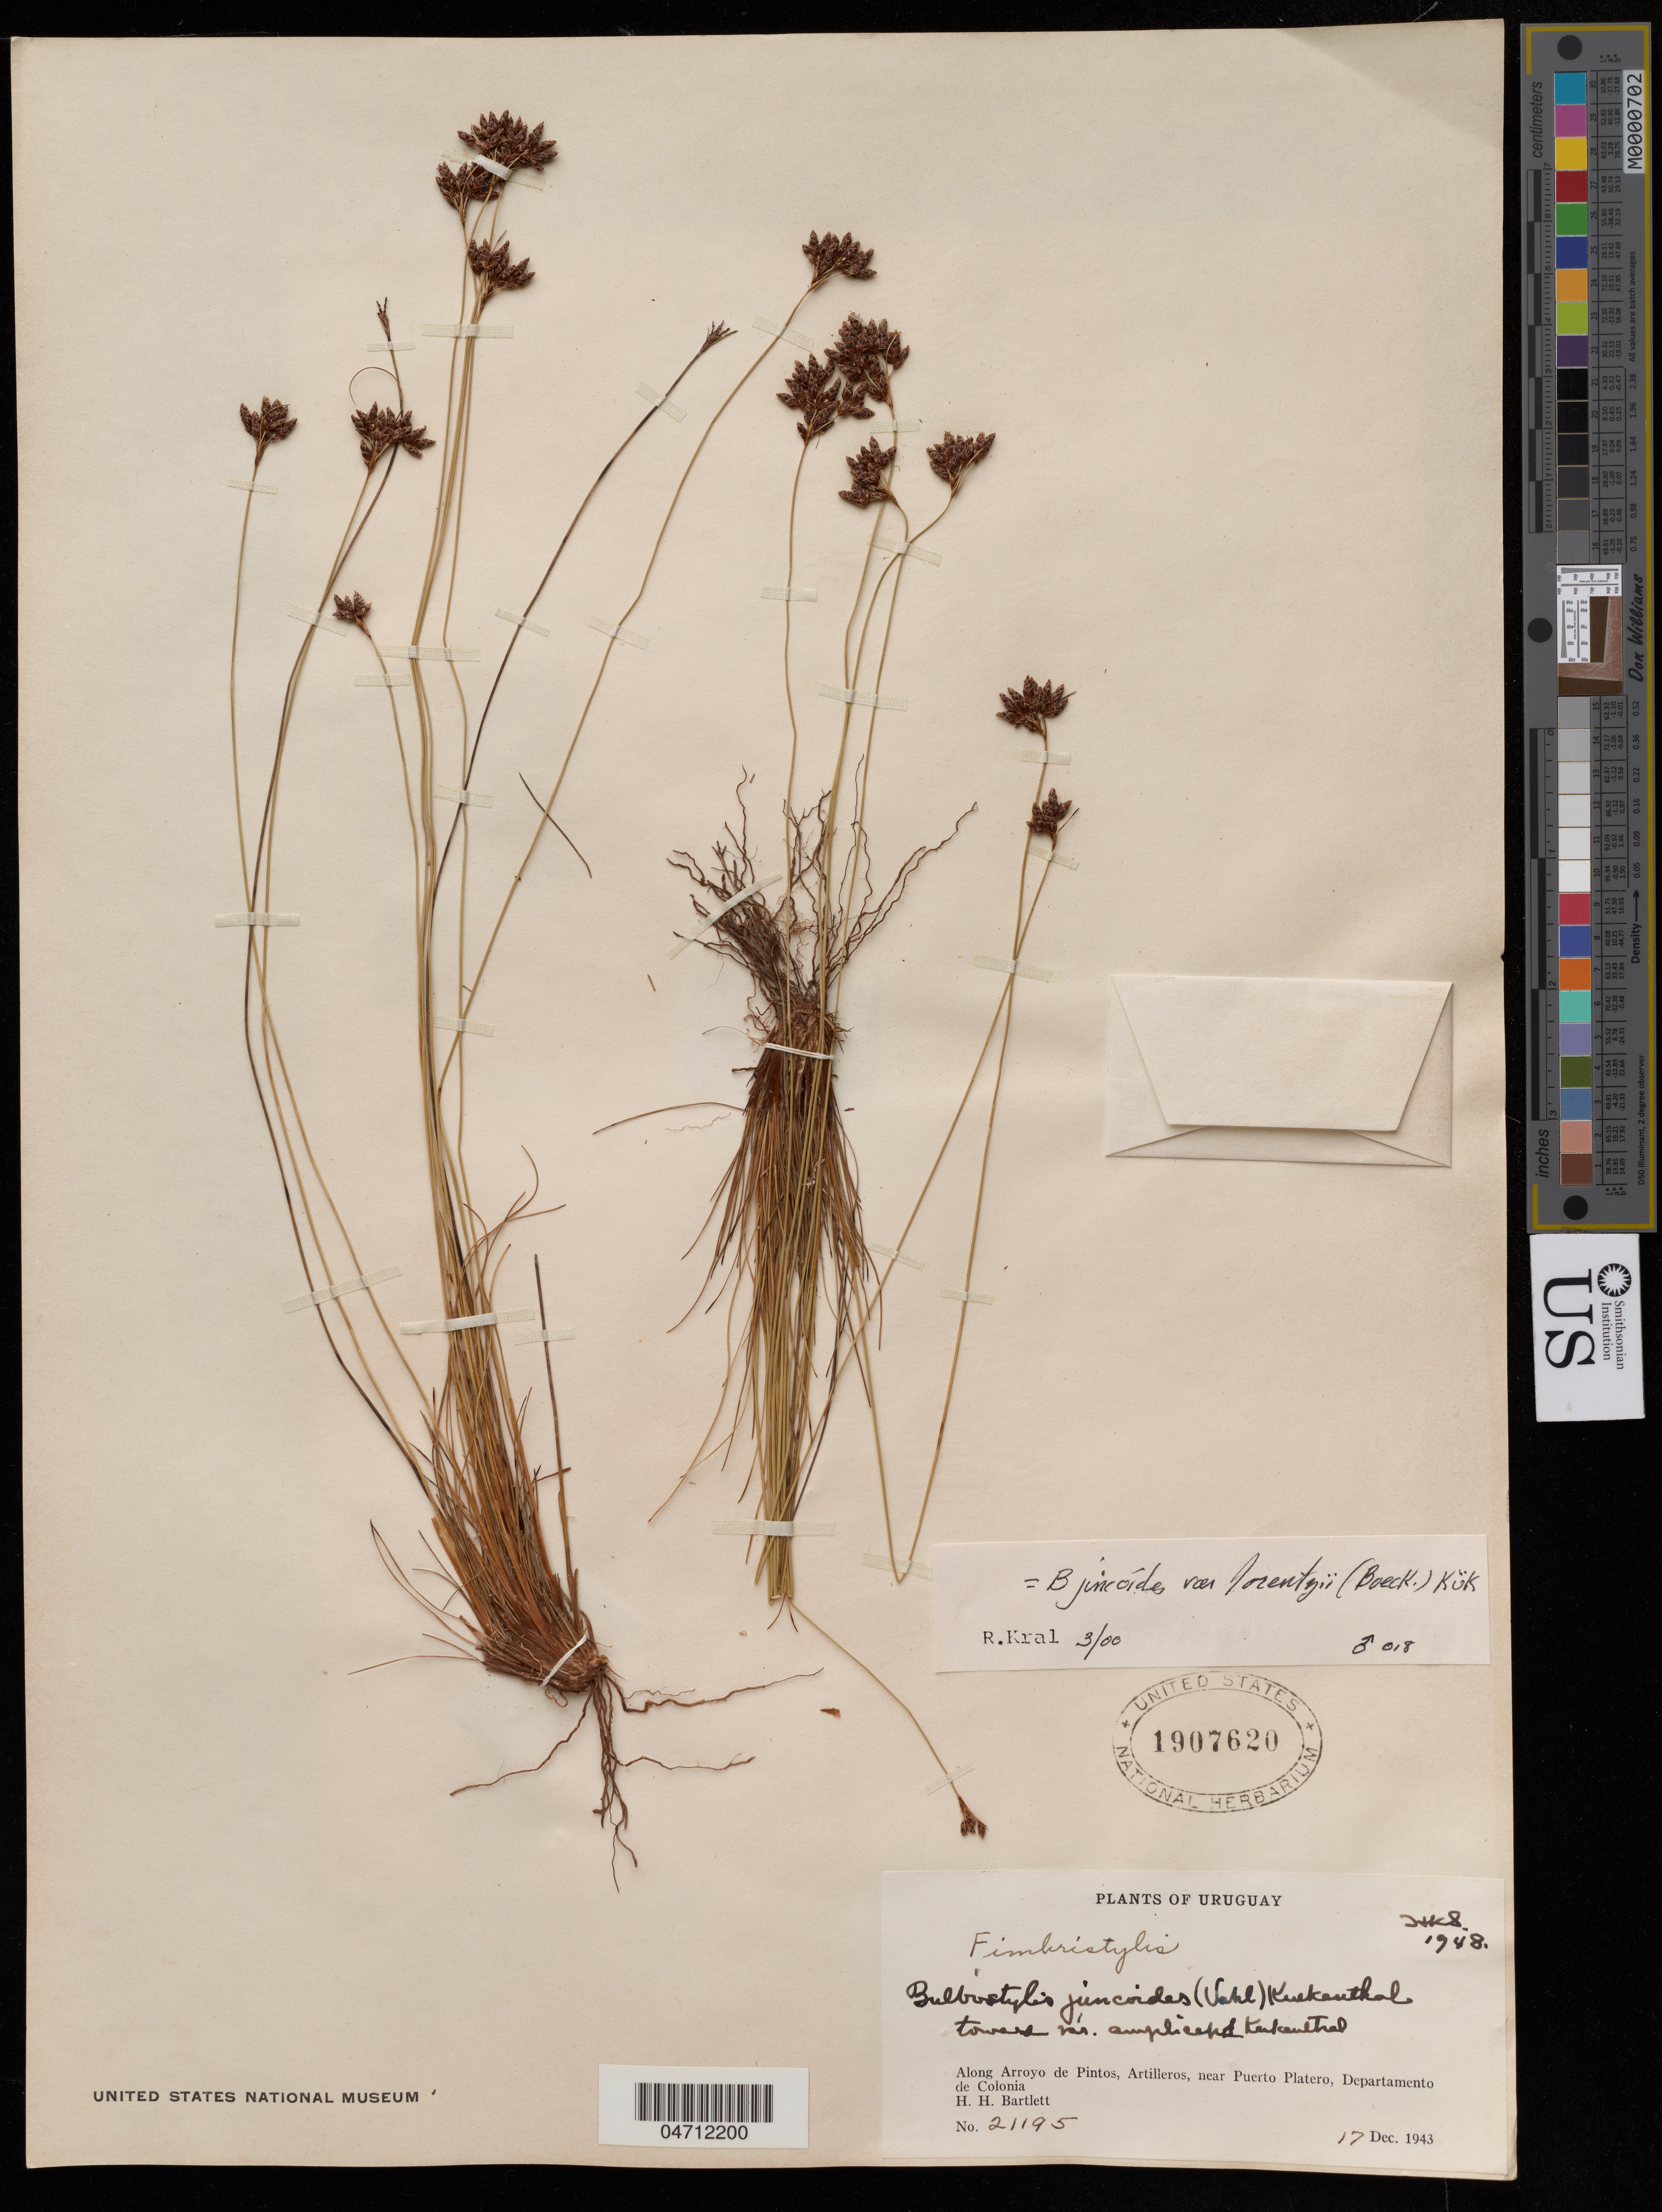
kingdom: Plantae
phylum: Tracheophyta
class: Liliopsida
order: Poales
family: Cyperaceae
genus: Bulbostylis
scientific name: Bulbostylis juncoides var. lorentzii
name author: (Boeckeler) Kük. ex Osten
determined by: Kral, Robert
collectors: H. H. Bartlett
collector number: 21195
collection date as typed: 17 Dec 1943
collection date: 1943-12-17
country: Uruguay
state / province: Colonia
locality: Along Arroyo de Pintos, Artilleros, near Puerto Platero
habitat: Along Arroyo de Pintos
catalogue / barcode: US 1907620